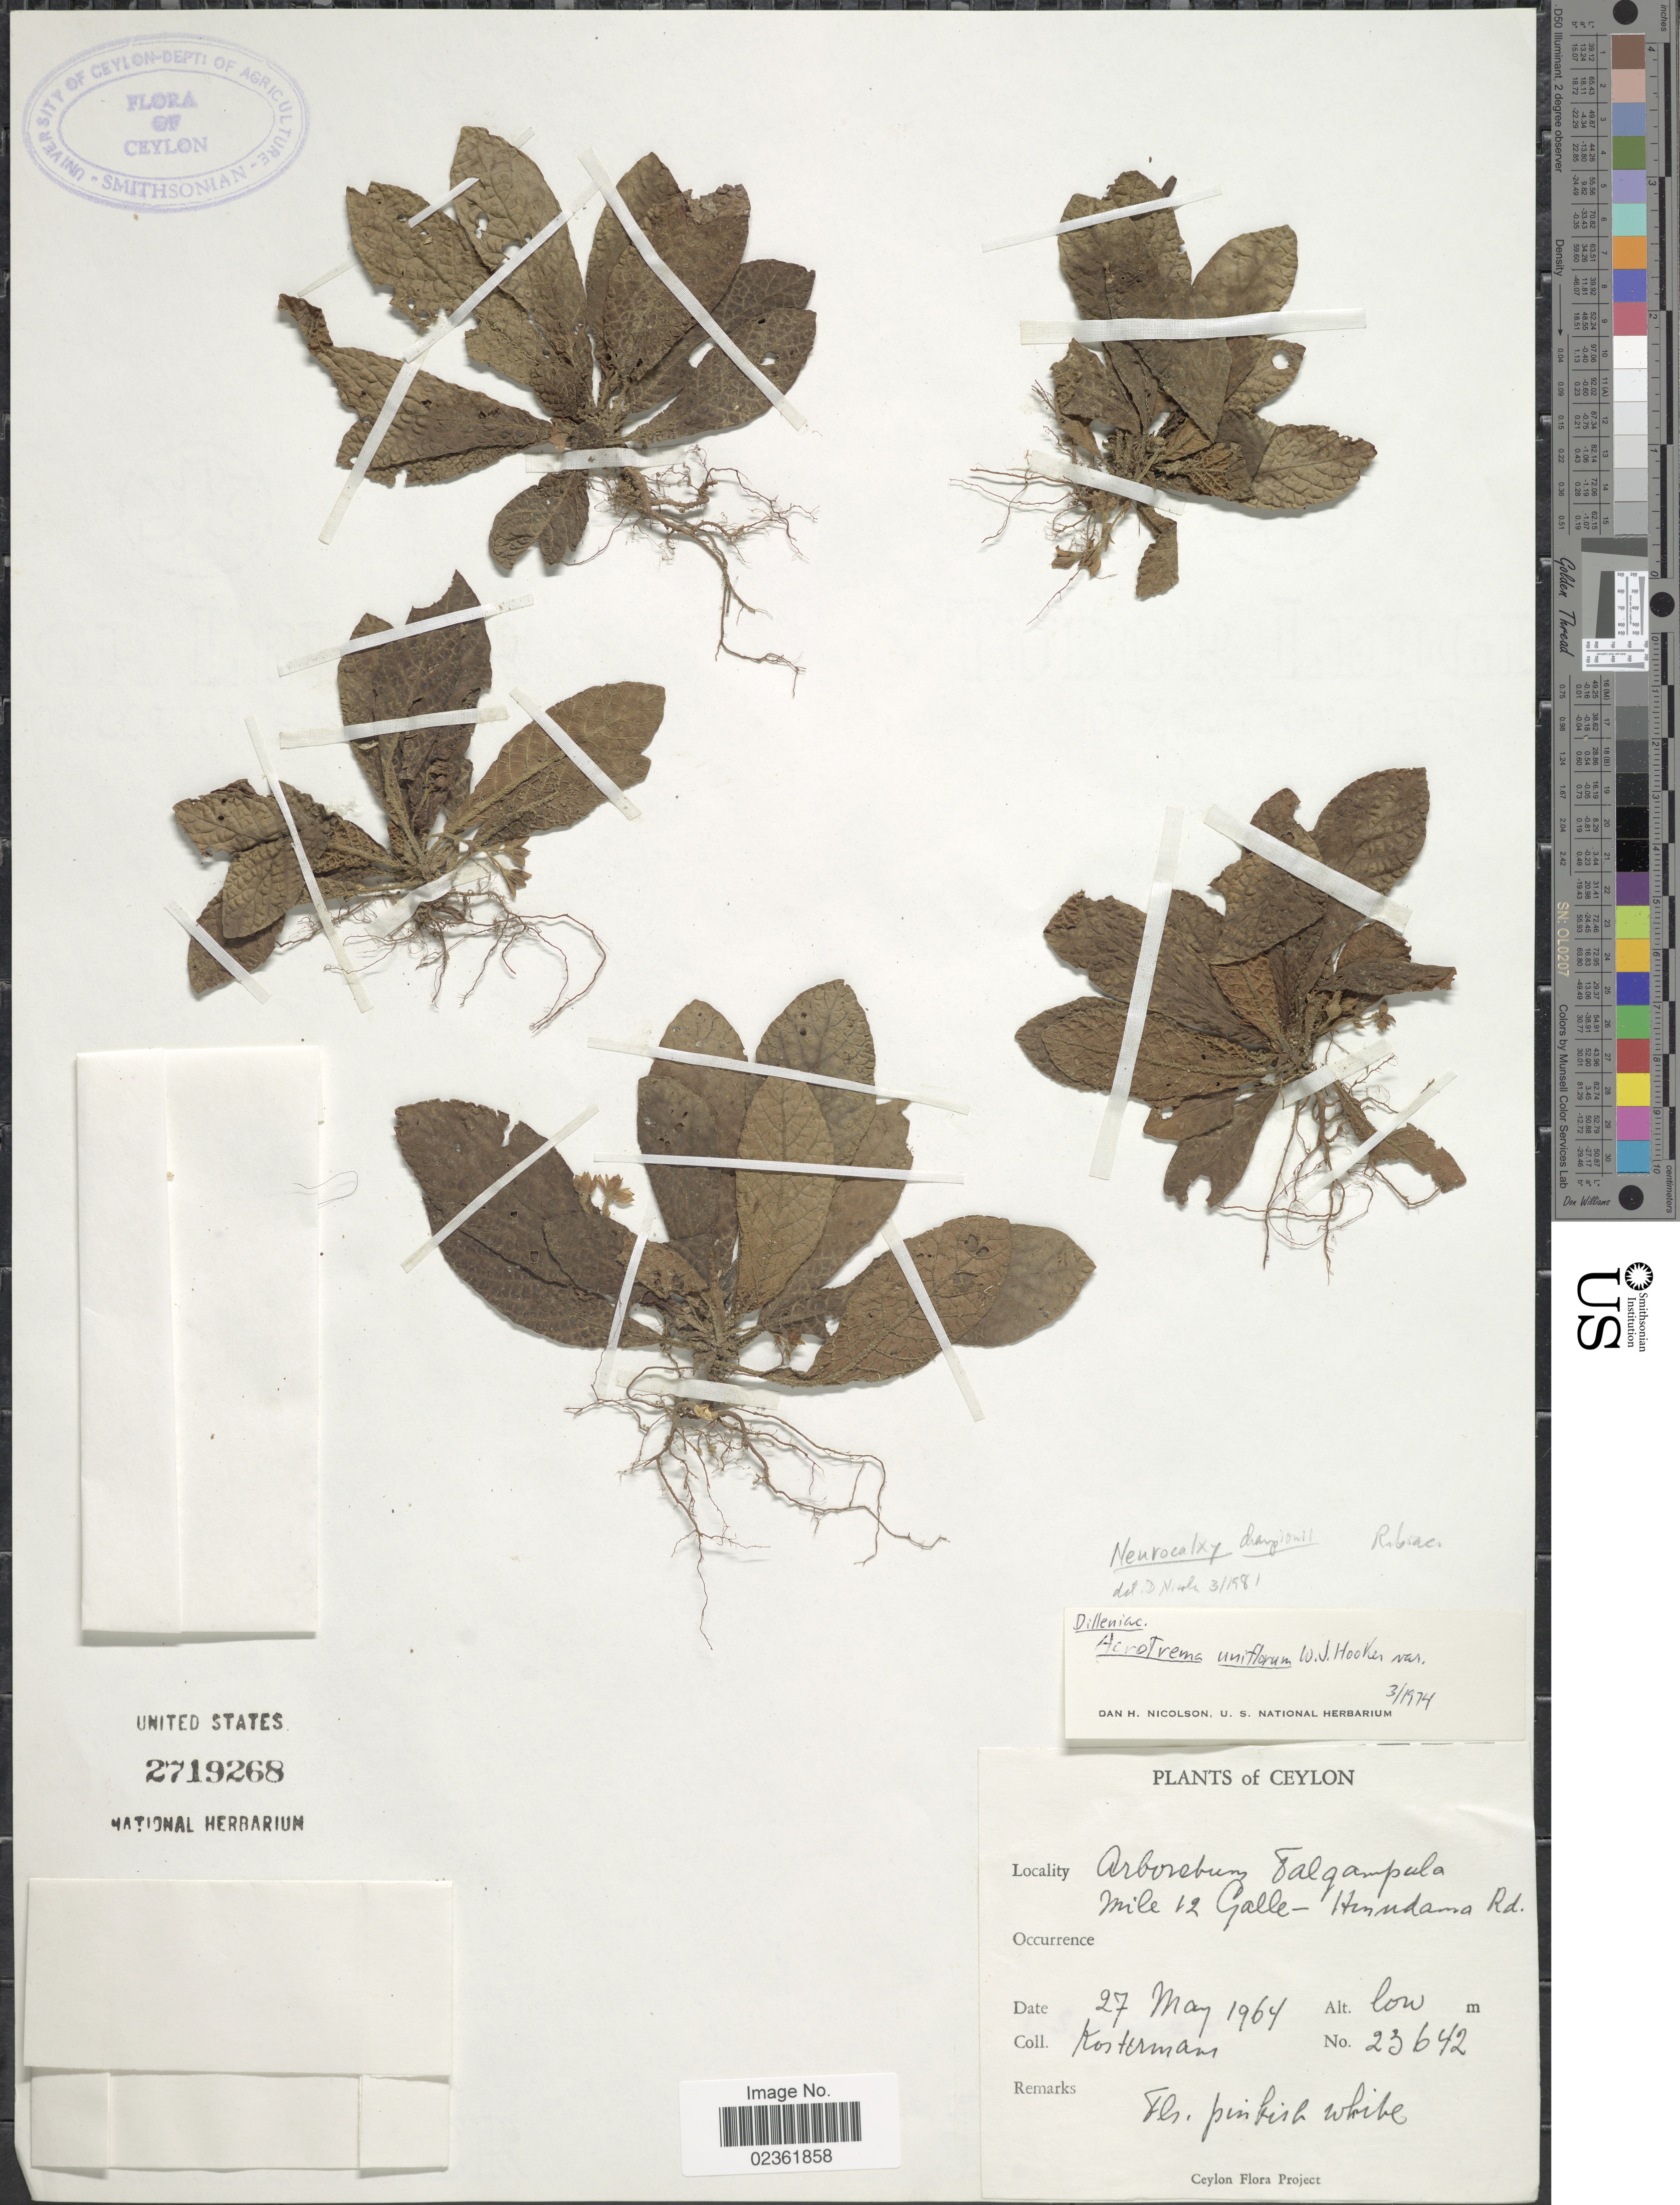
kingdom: Plantae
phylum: Tracheophyta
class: Magnoliopsida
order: Gentianales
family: Rubiaceae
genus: Neurocalyx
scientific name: Neurocalyx championii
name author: Benth. ex Thwaites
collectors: Kostermans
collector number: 23642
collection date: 1964-05-27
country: Sri Lanka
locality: Ceylon, Arboretum Talgampala Mile 12 Galle-Hiniduma [interpreted].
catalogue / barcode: US 2719268